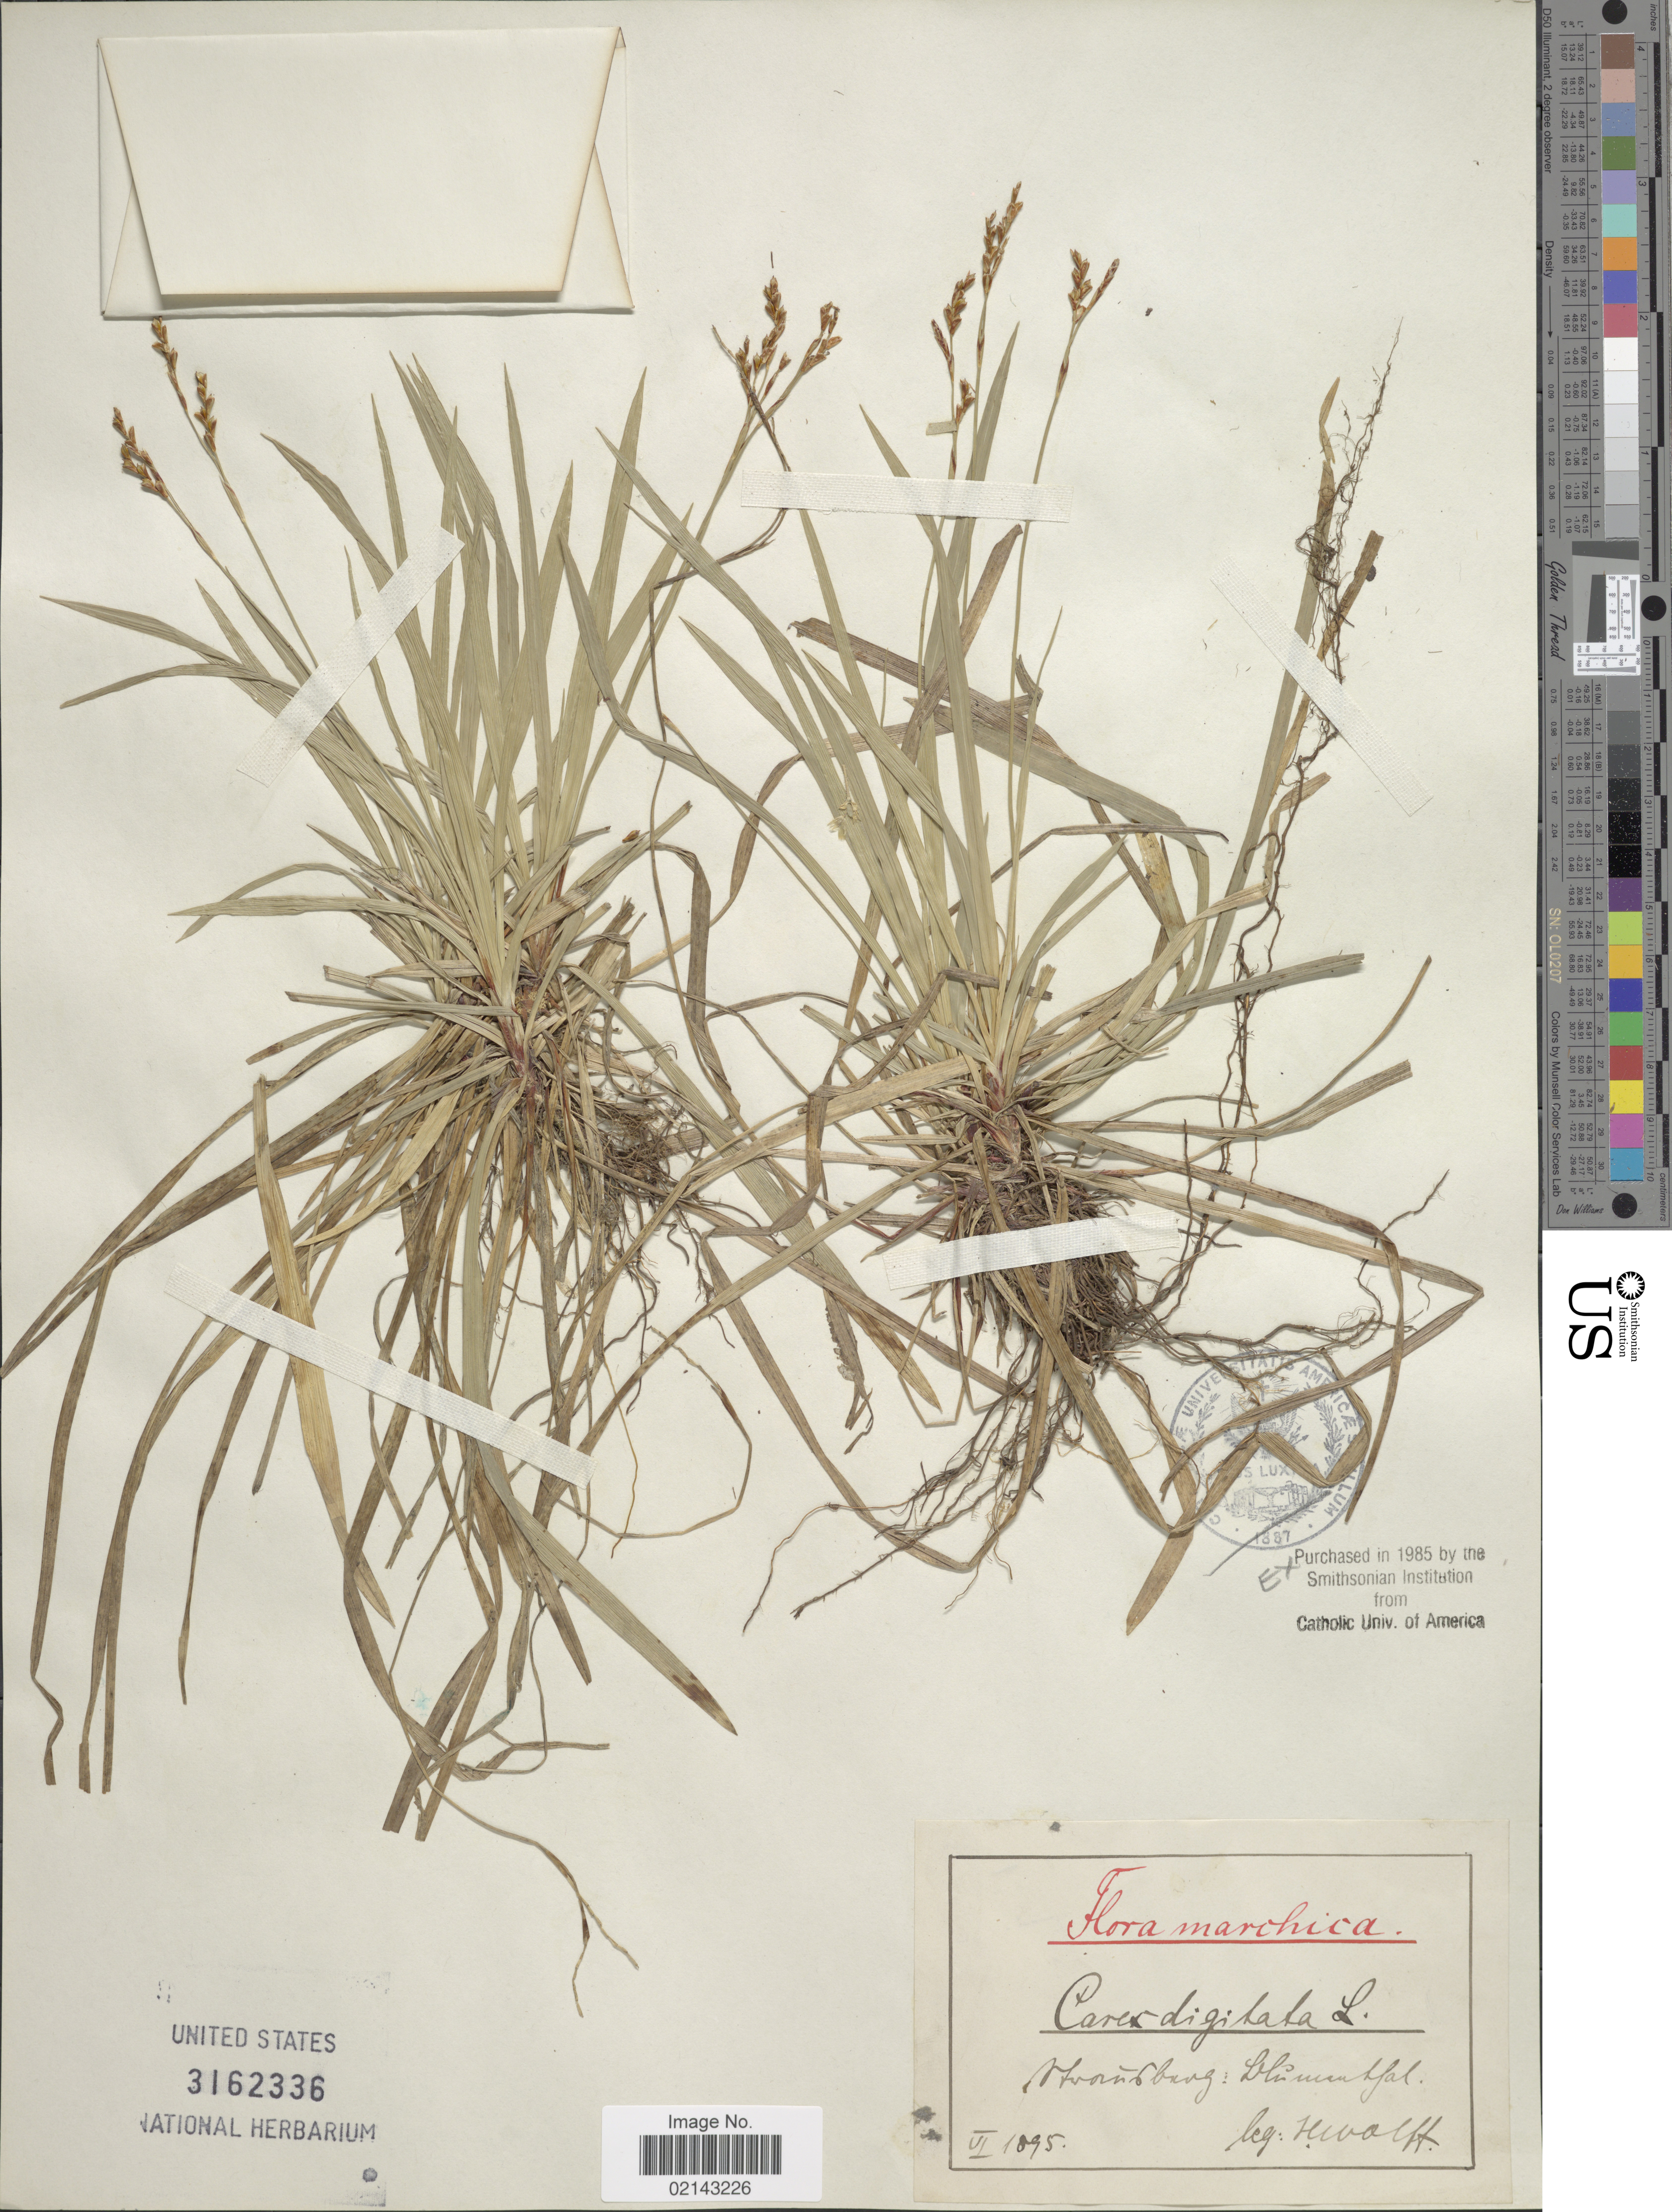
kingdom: Plantae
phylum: Tracheophyta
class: Liliopsida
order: Poales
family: Cyperaceae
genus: Carex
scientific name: Carex digitata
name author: L.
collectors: K. F. A. H. Wolff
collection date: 1895-06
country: Germany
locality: Marchica, Stromberg: Blumenthal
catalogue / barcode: US 3162336